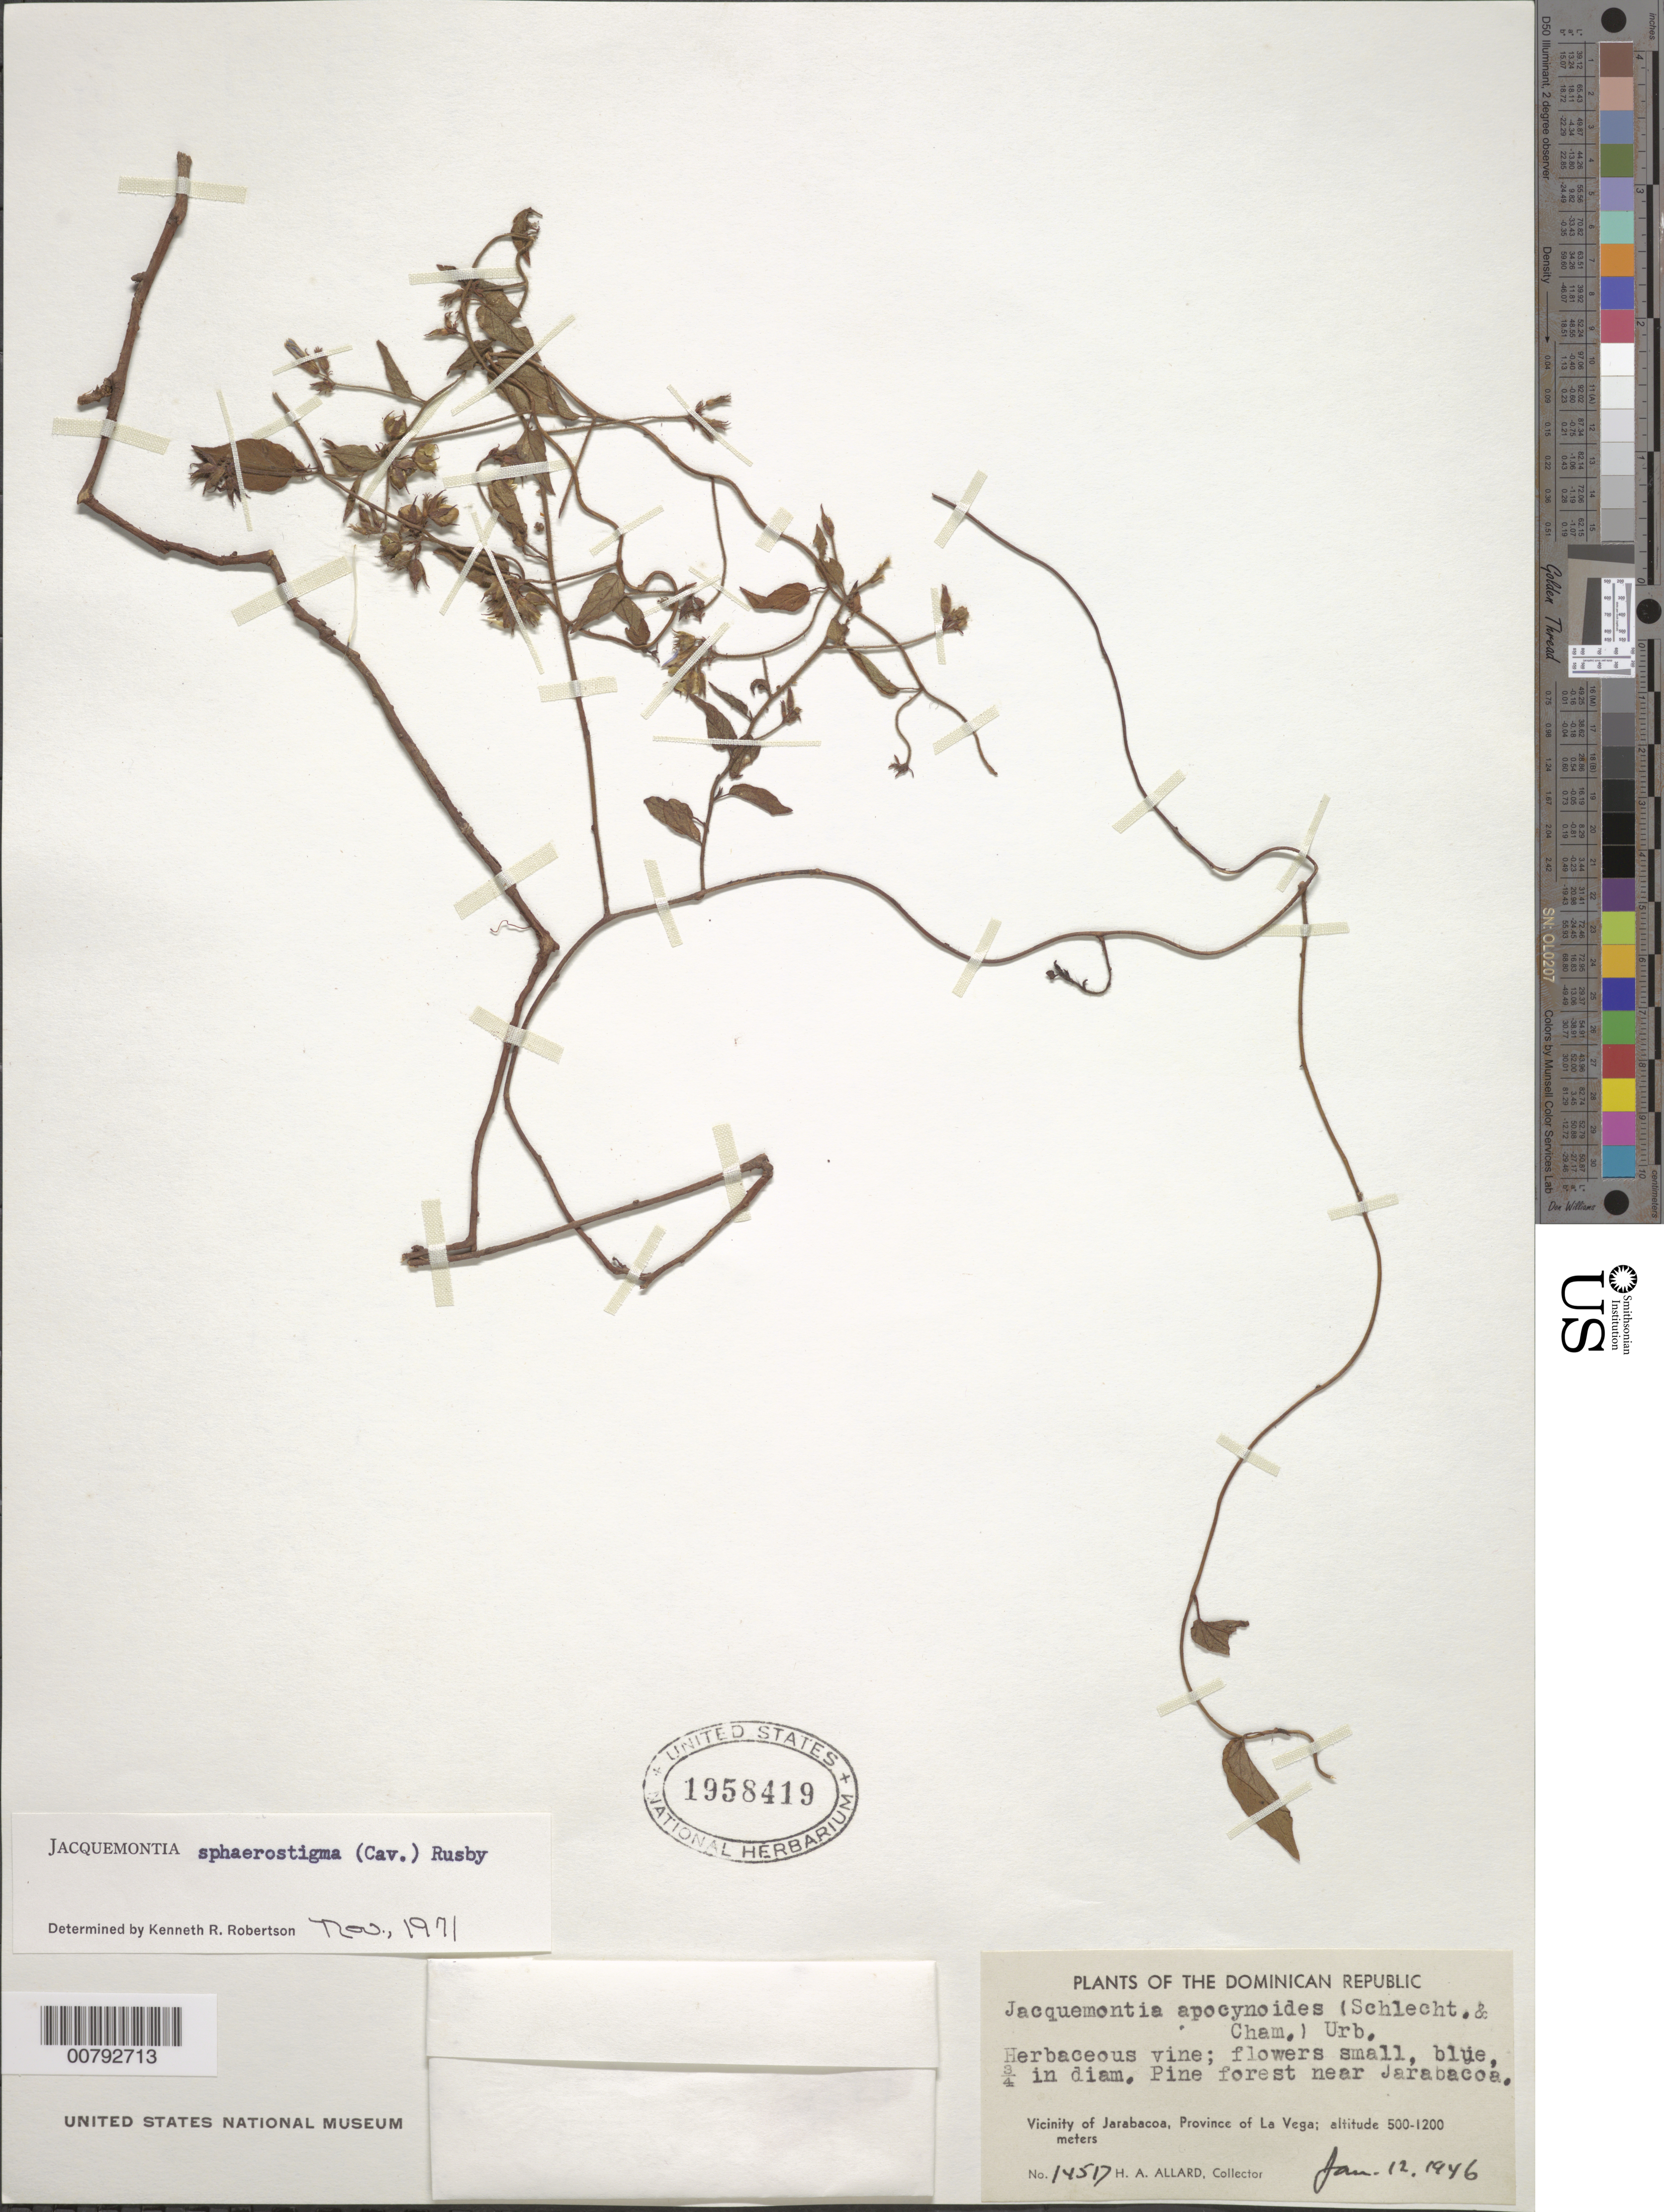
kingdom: Plantae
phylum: Tracheophyta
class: Magnoliopsida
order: Solanales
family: Convolvulaceae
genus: Jacquemontia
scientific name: Jacquemontia spharostigma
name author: (Cav.) Rusby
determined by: Robertson, K. R.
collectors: H. A. Allard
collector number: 14517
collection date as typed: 12 Jan 1946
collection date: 1946-01-12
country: Dominican Republic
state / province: La Vega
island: Hispaniola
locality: Vicinity of Jarabacoa, near Jarabacoa.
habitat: Pine forest.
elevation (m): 500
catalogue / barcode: US 1958419